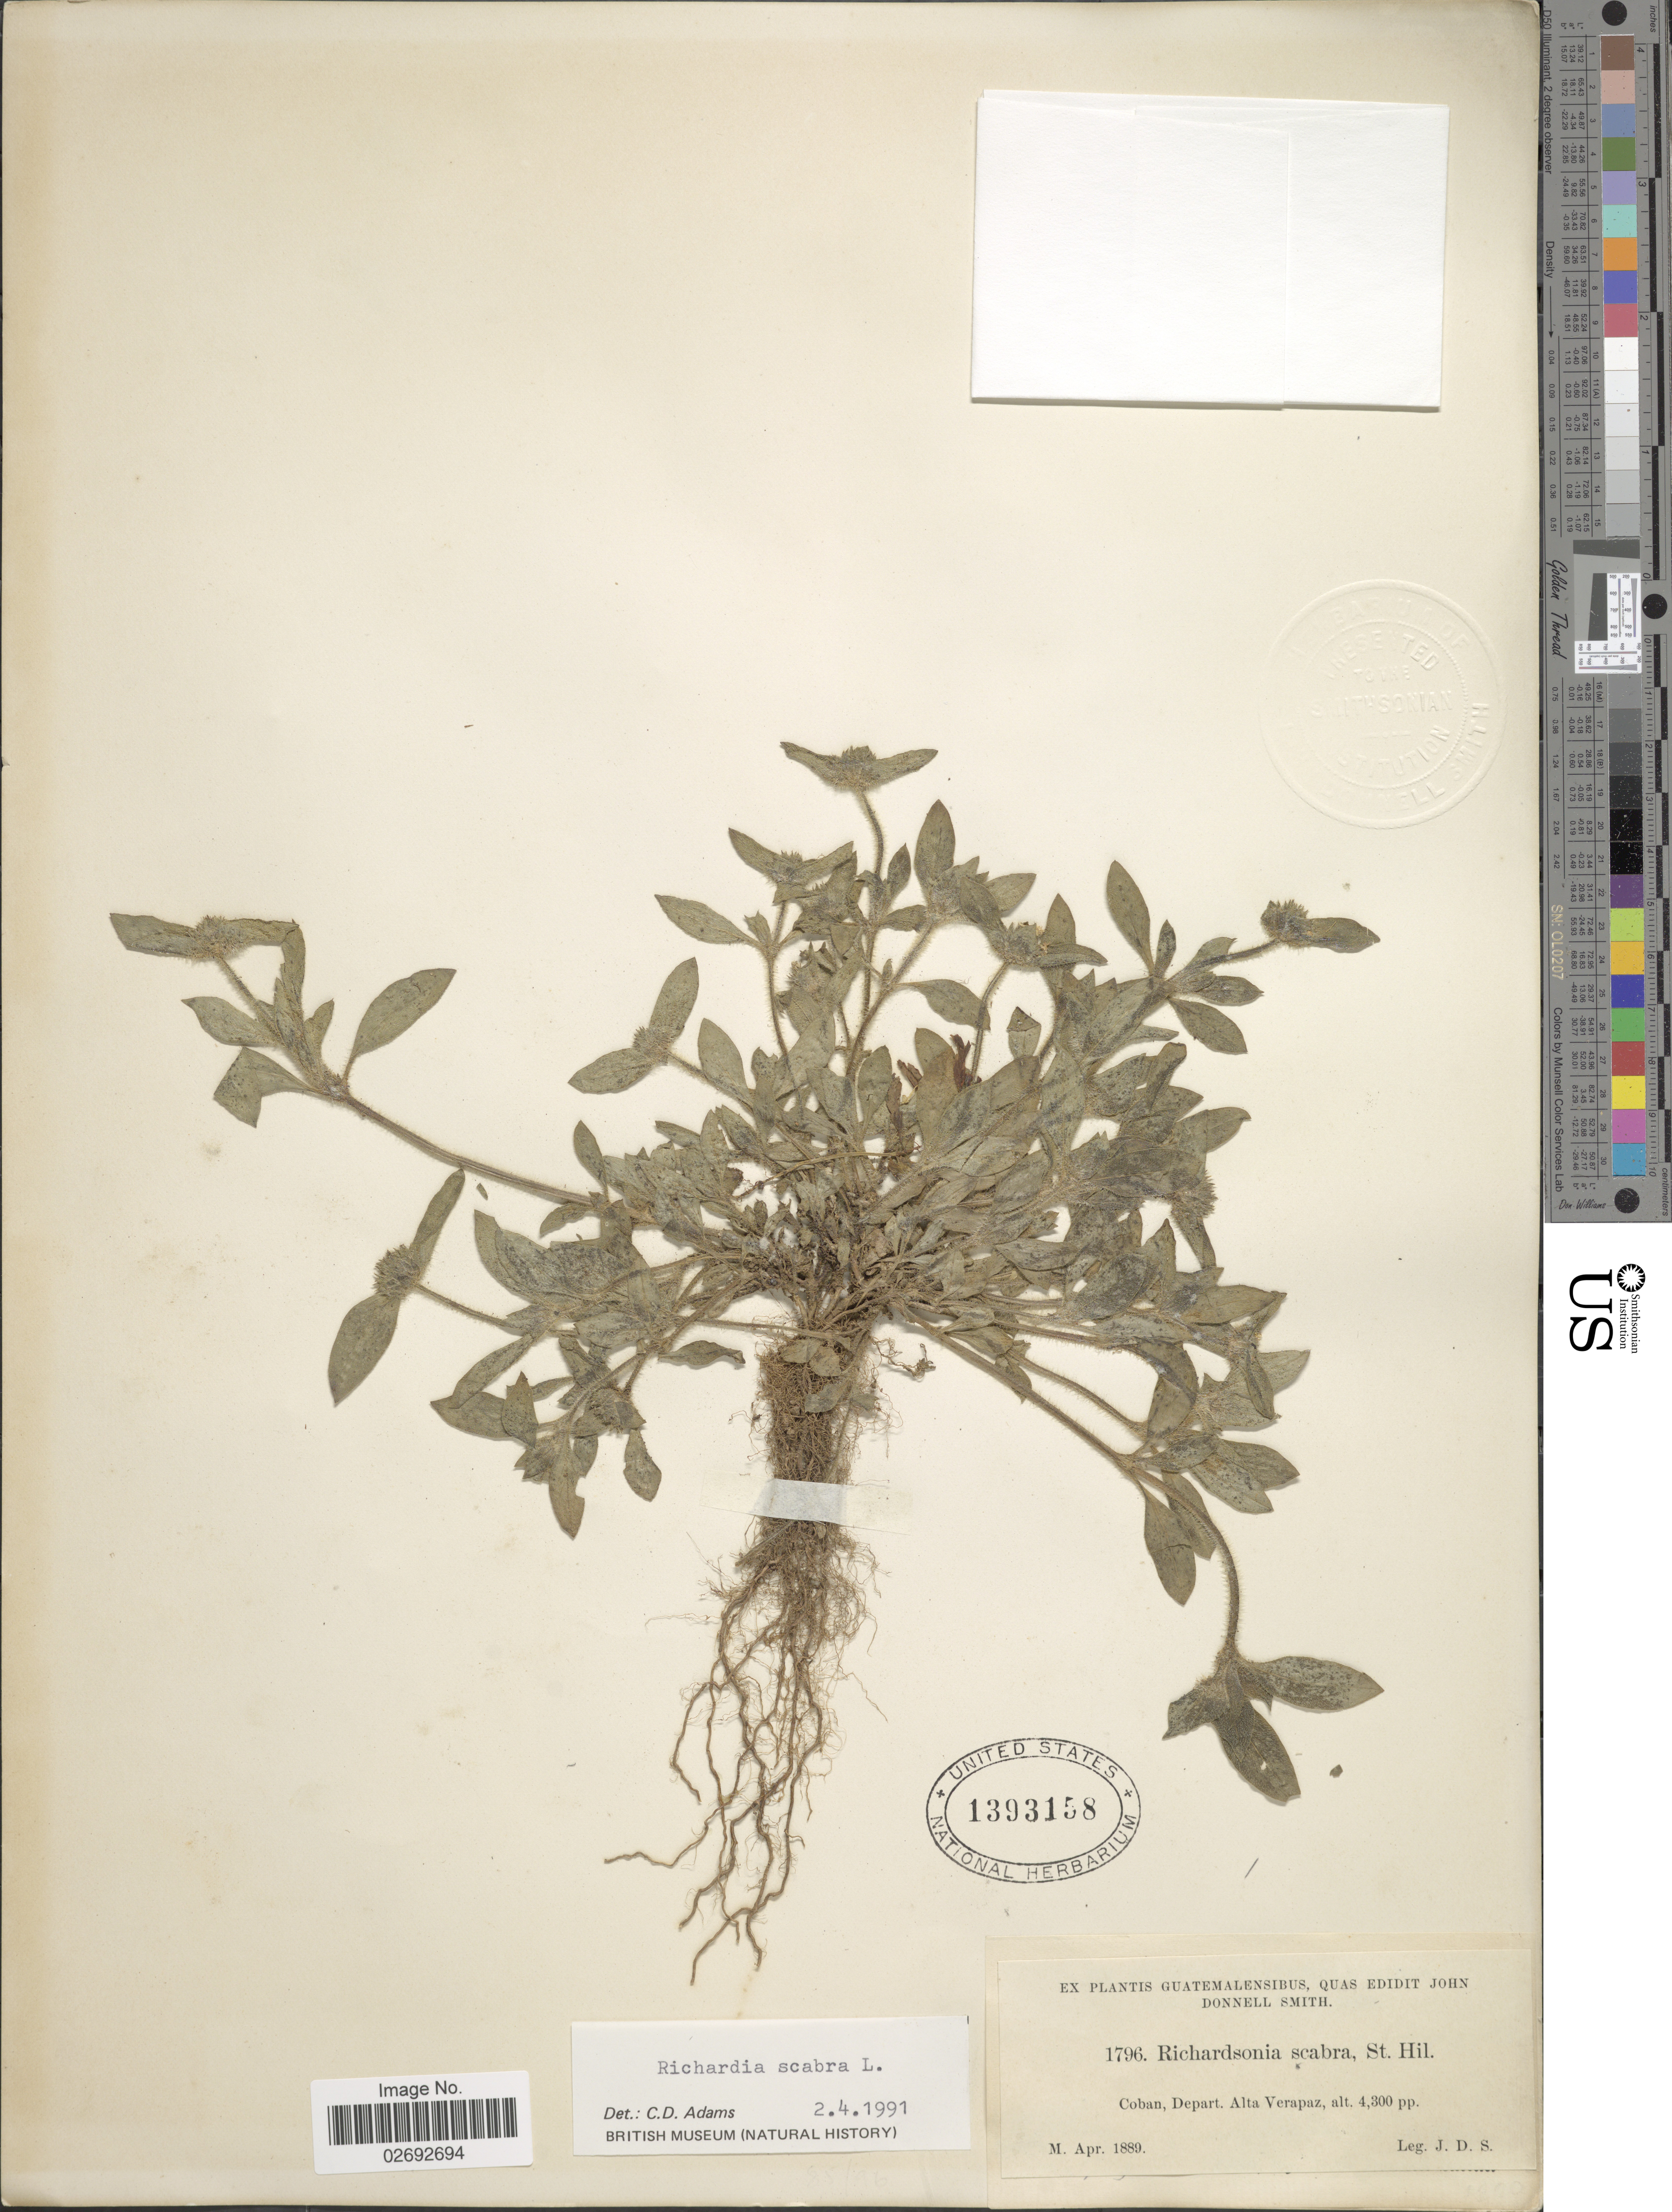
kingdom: Plantae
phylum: Tracheophyta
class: Magnoliopsida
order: Gentianales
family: Rubiaceae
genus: Richardia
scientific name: Richardia scabra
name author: L.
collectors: J. Donnell Smith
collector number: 1796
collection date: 1889-04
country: Guatemala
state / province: Alta Verapaz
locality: Coban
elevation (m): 1311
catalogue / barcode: US 1393158